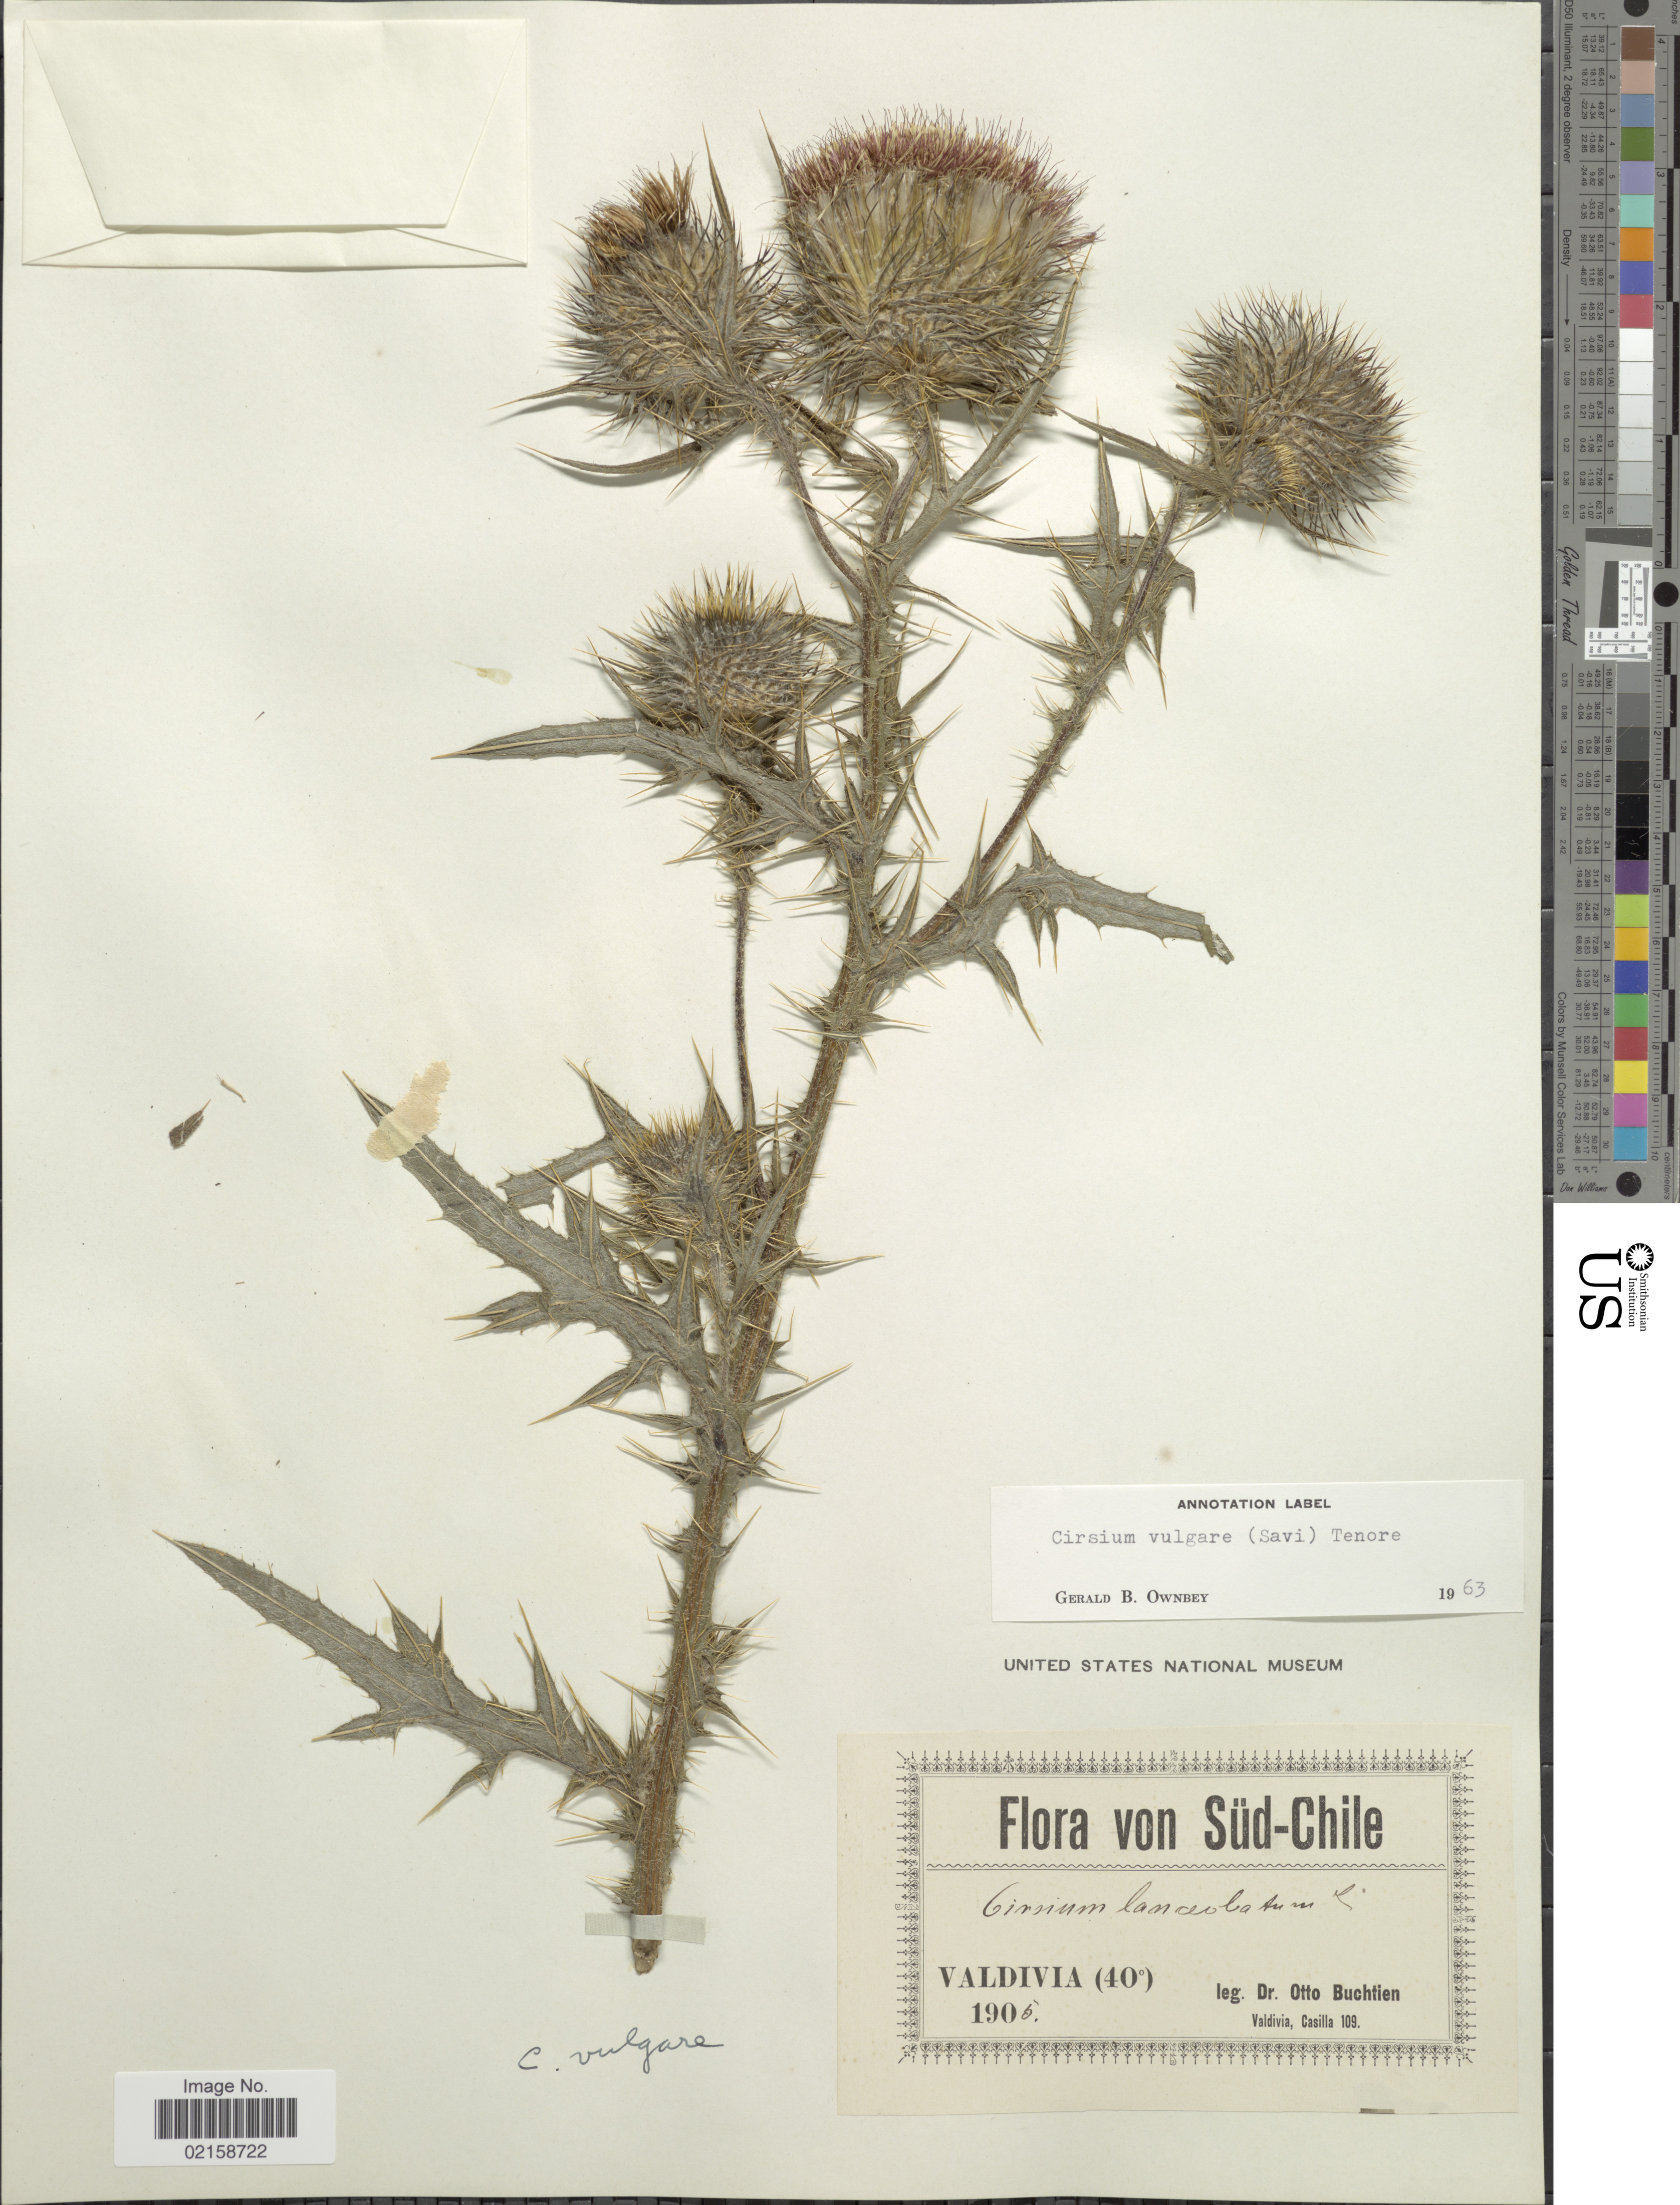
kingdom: Plantae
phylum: Tracheophyta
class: Magnoliopsida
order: Asterales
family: Asteraceae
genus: Cirsium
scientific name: Cirsium vulgare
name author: (Savi) Ten.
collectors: O. Buchtien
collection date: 1905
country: Chile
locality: Süd-Chile, Valdivia (40º).